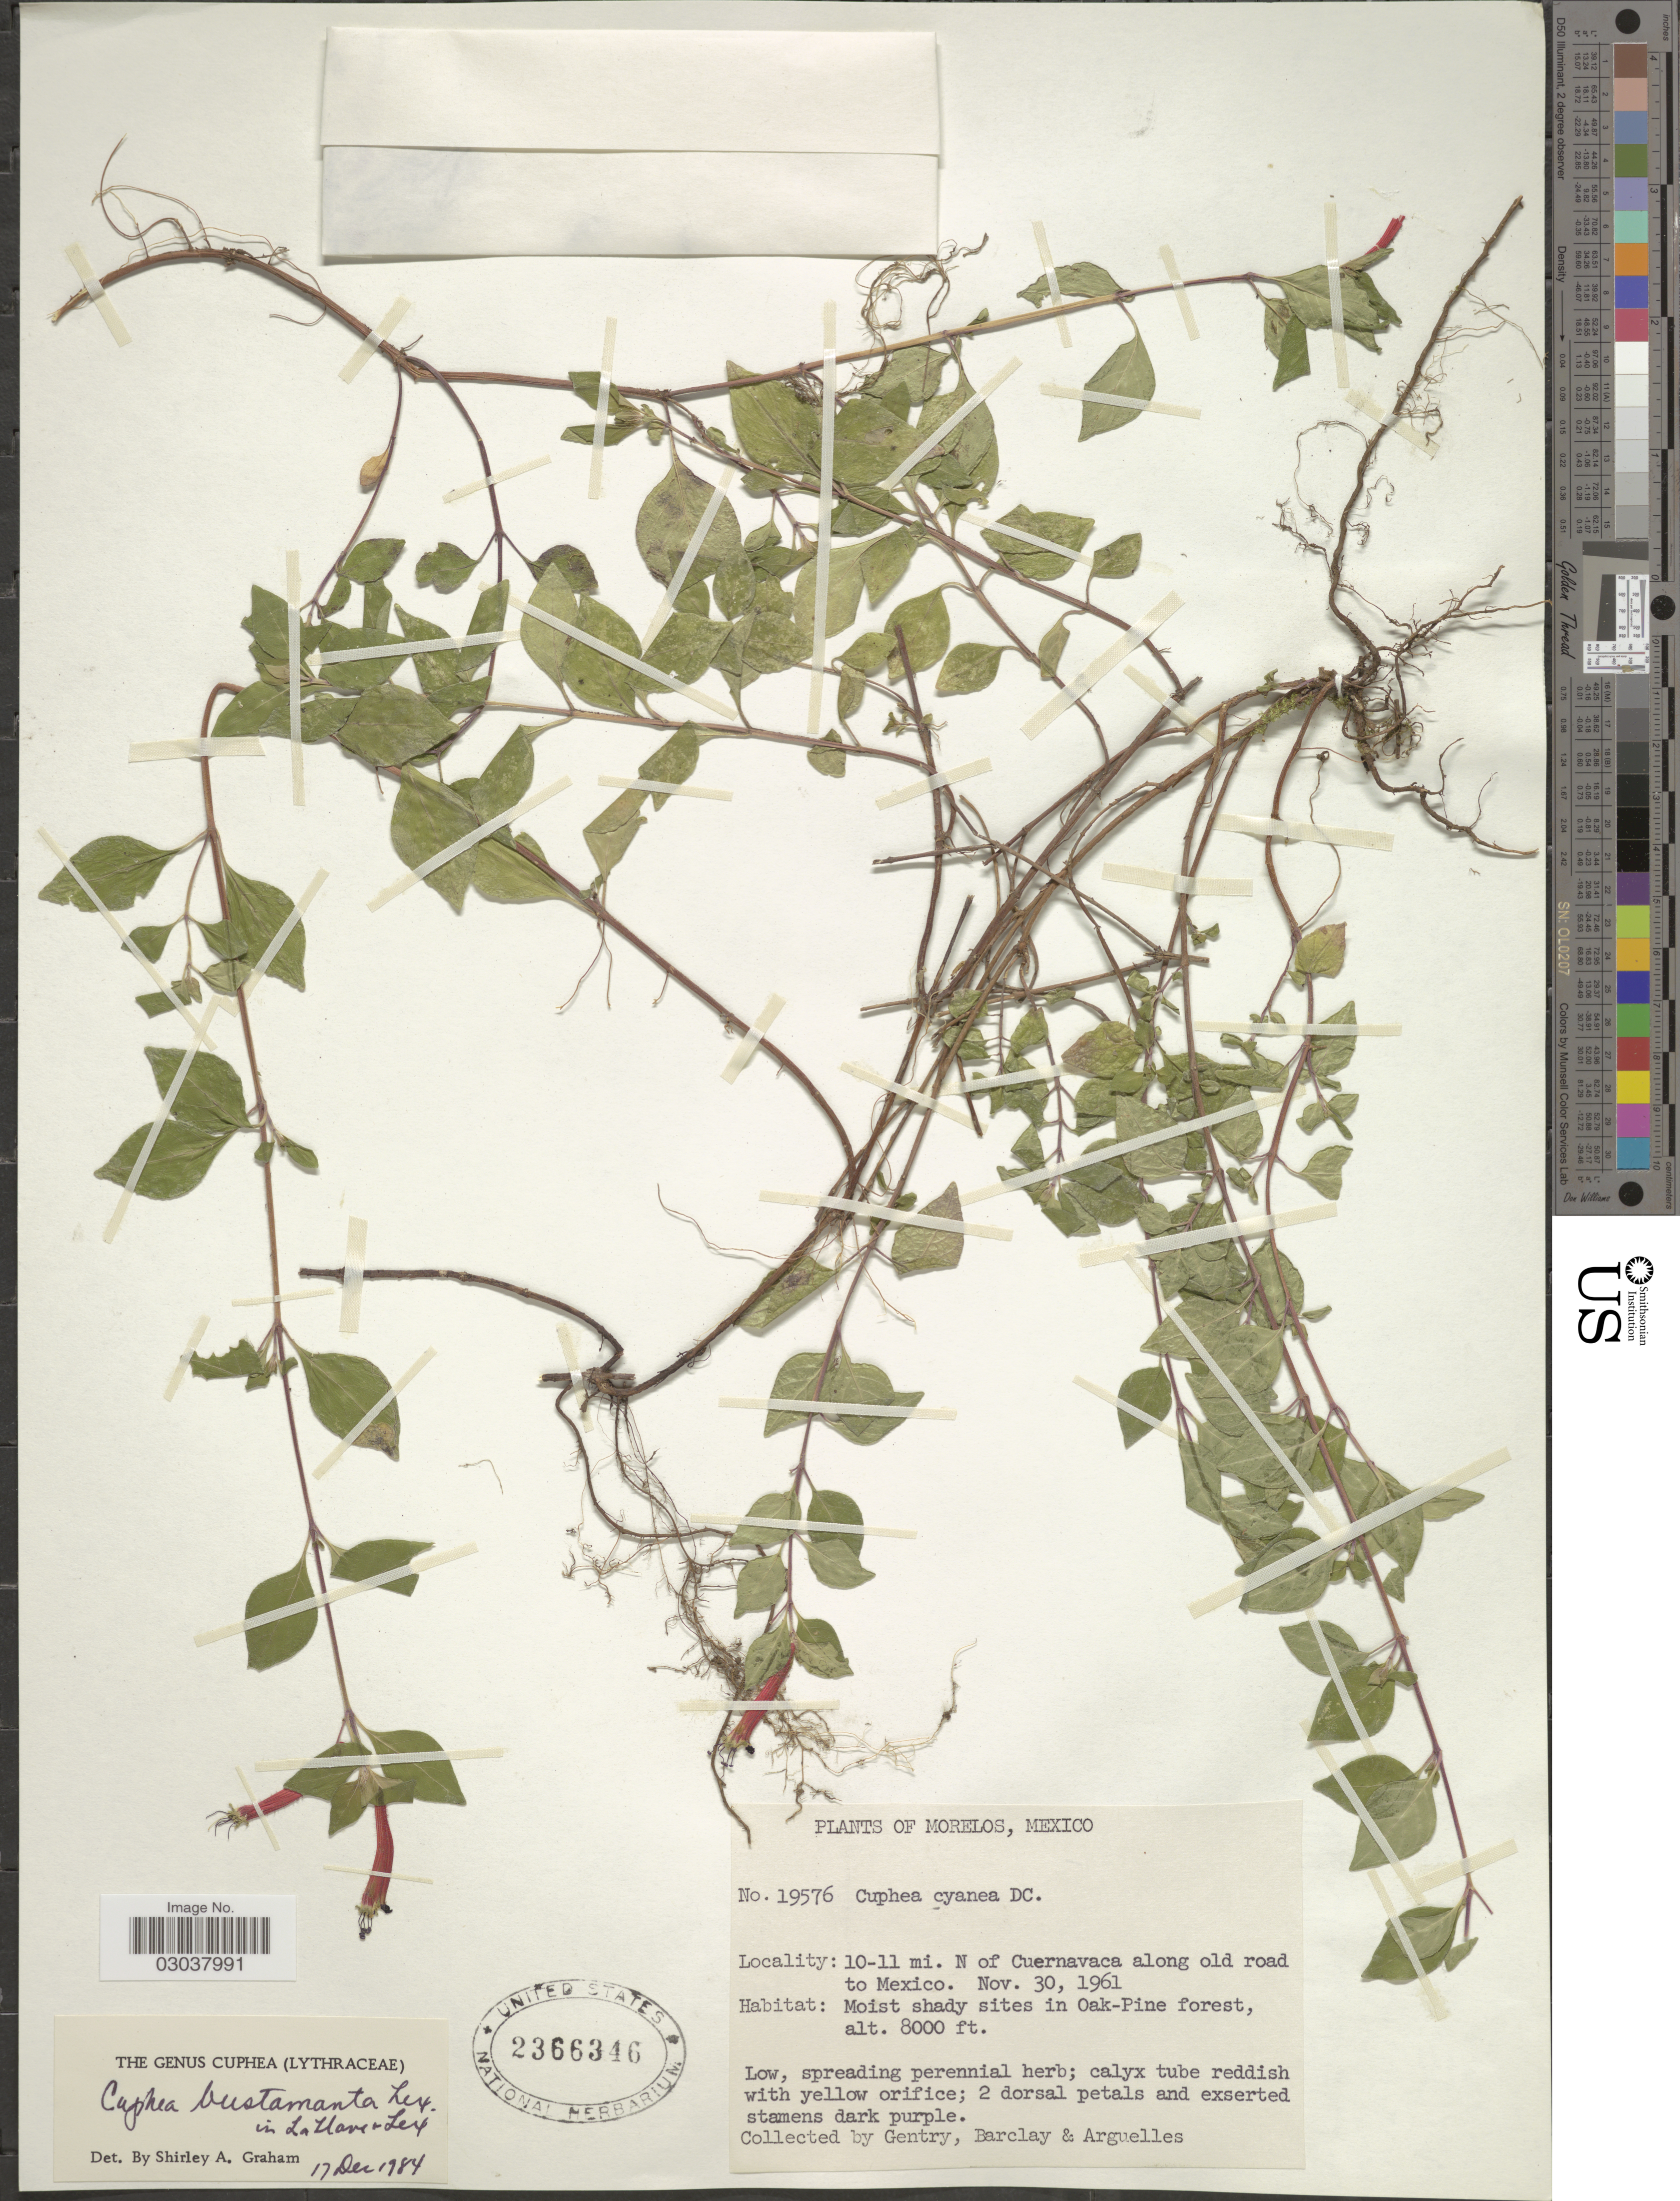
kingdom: Plantae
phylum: Tracheophyta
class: Magnoliopsida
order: Myrtales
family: Lythraceae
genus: Cuphea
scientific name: Cuphea bustamanta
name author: Lex.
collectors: Gentry, --, -- Barclay & Arguelles, --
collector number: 19576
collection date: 1961-11-30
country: Mexico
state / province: Morelos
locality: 10-11 mi. N of Cuernavaca along old road to Mexico.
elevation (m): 2438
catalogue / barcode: US 2366346